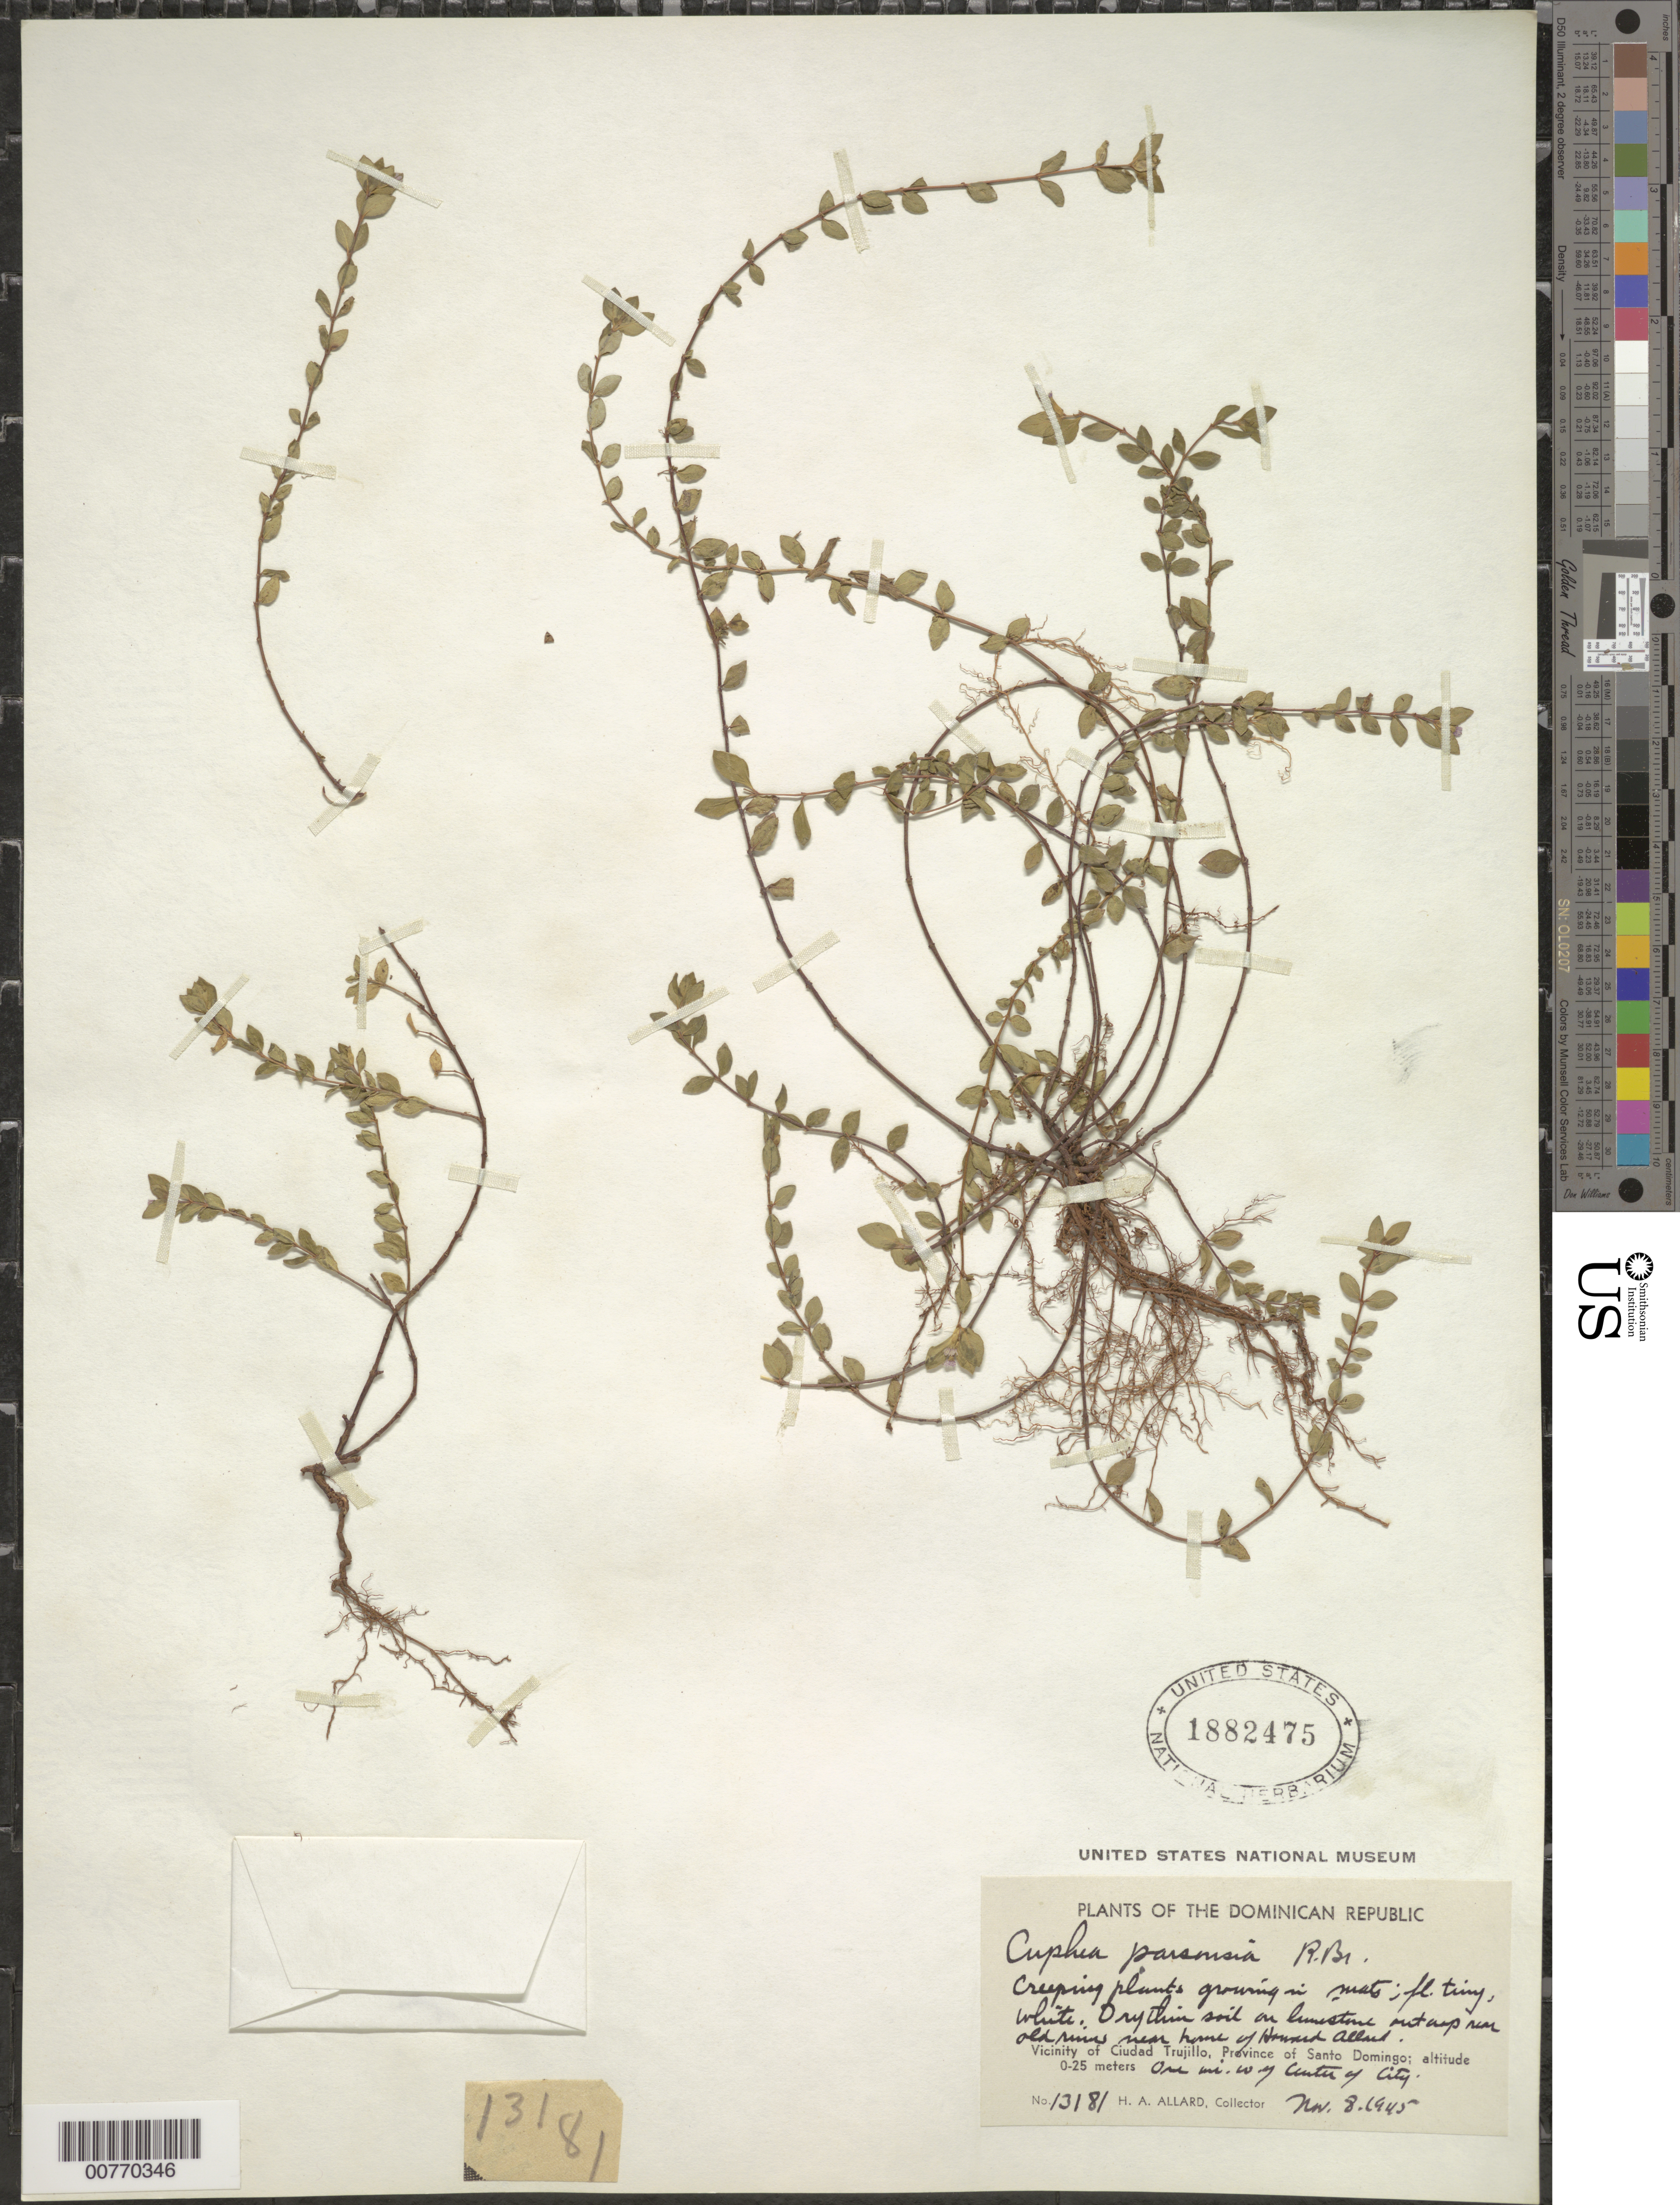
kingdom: Plantae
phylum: Tracheophyta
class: Magnoliopsida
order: Myrtales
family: Lythraceae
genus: Cuphea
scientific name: Cuphea parsonsia var. parsonsia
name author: (L.) R. Br. ex Steud.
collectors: H. A. Allard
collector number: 13181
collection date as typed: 08 Nov 1945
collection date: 1945-11-08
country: Dominican Republic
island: Hispaniola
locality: Vicinity of Trujillo, Province of Santo Domingo, near old ruins, near home of Howard Allard.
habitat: Dry thin soil on limestone out crop.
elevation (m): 0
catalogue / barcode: US 1882475